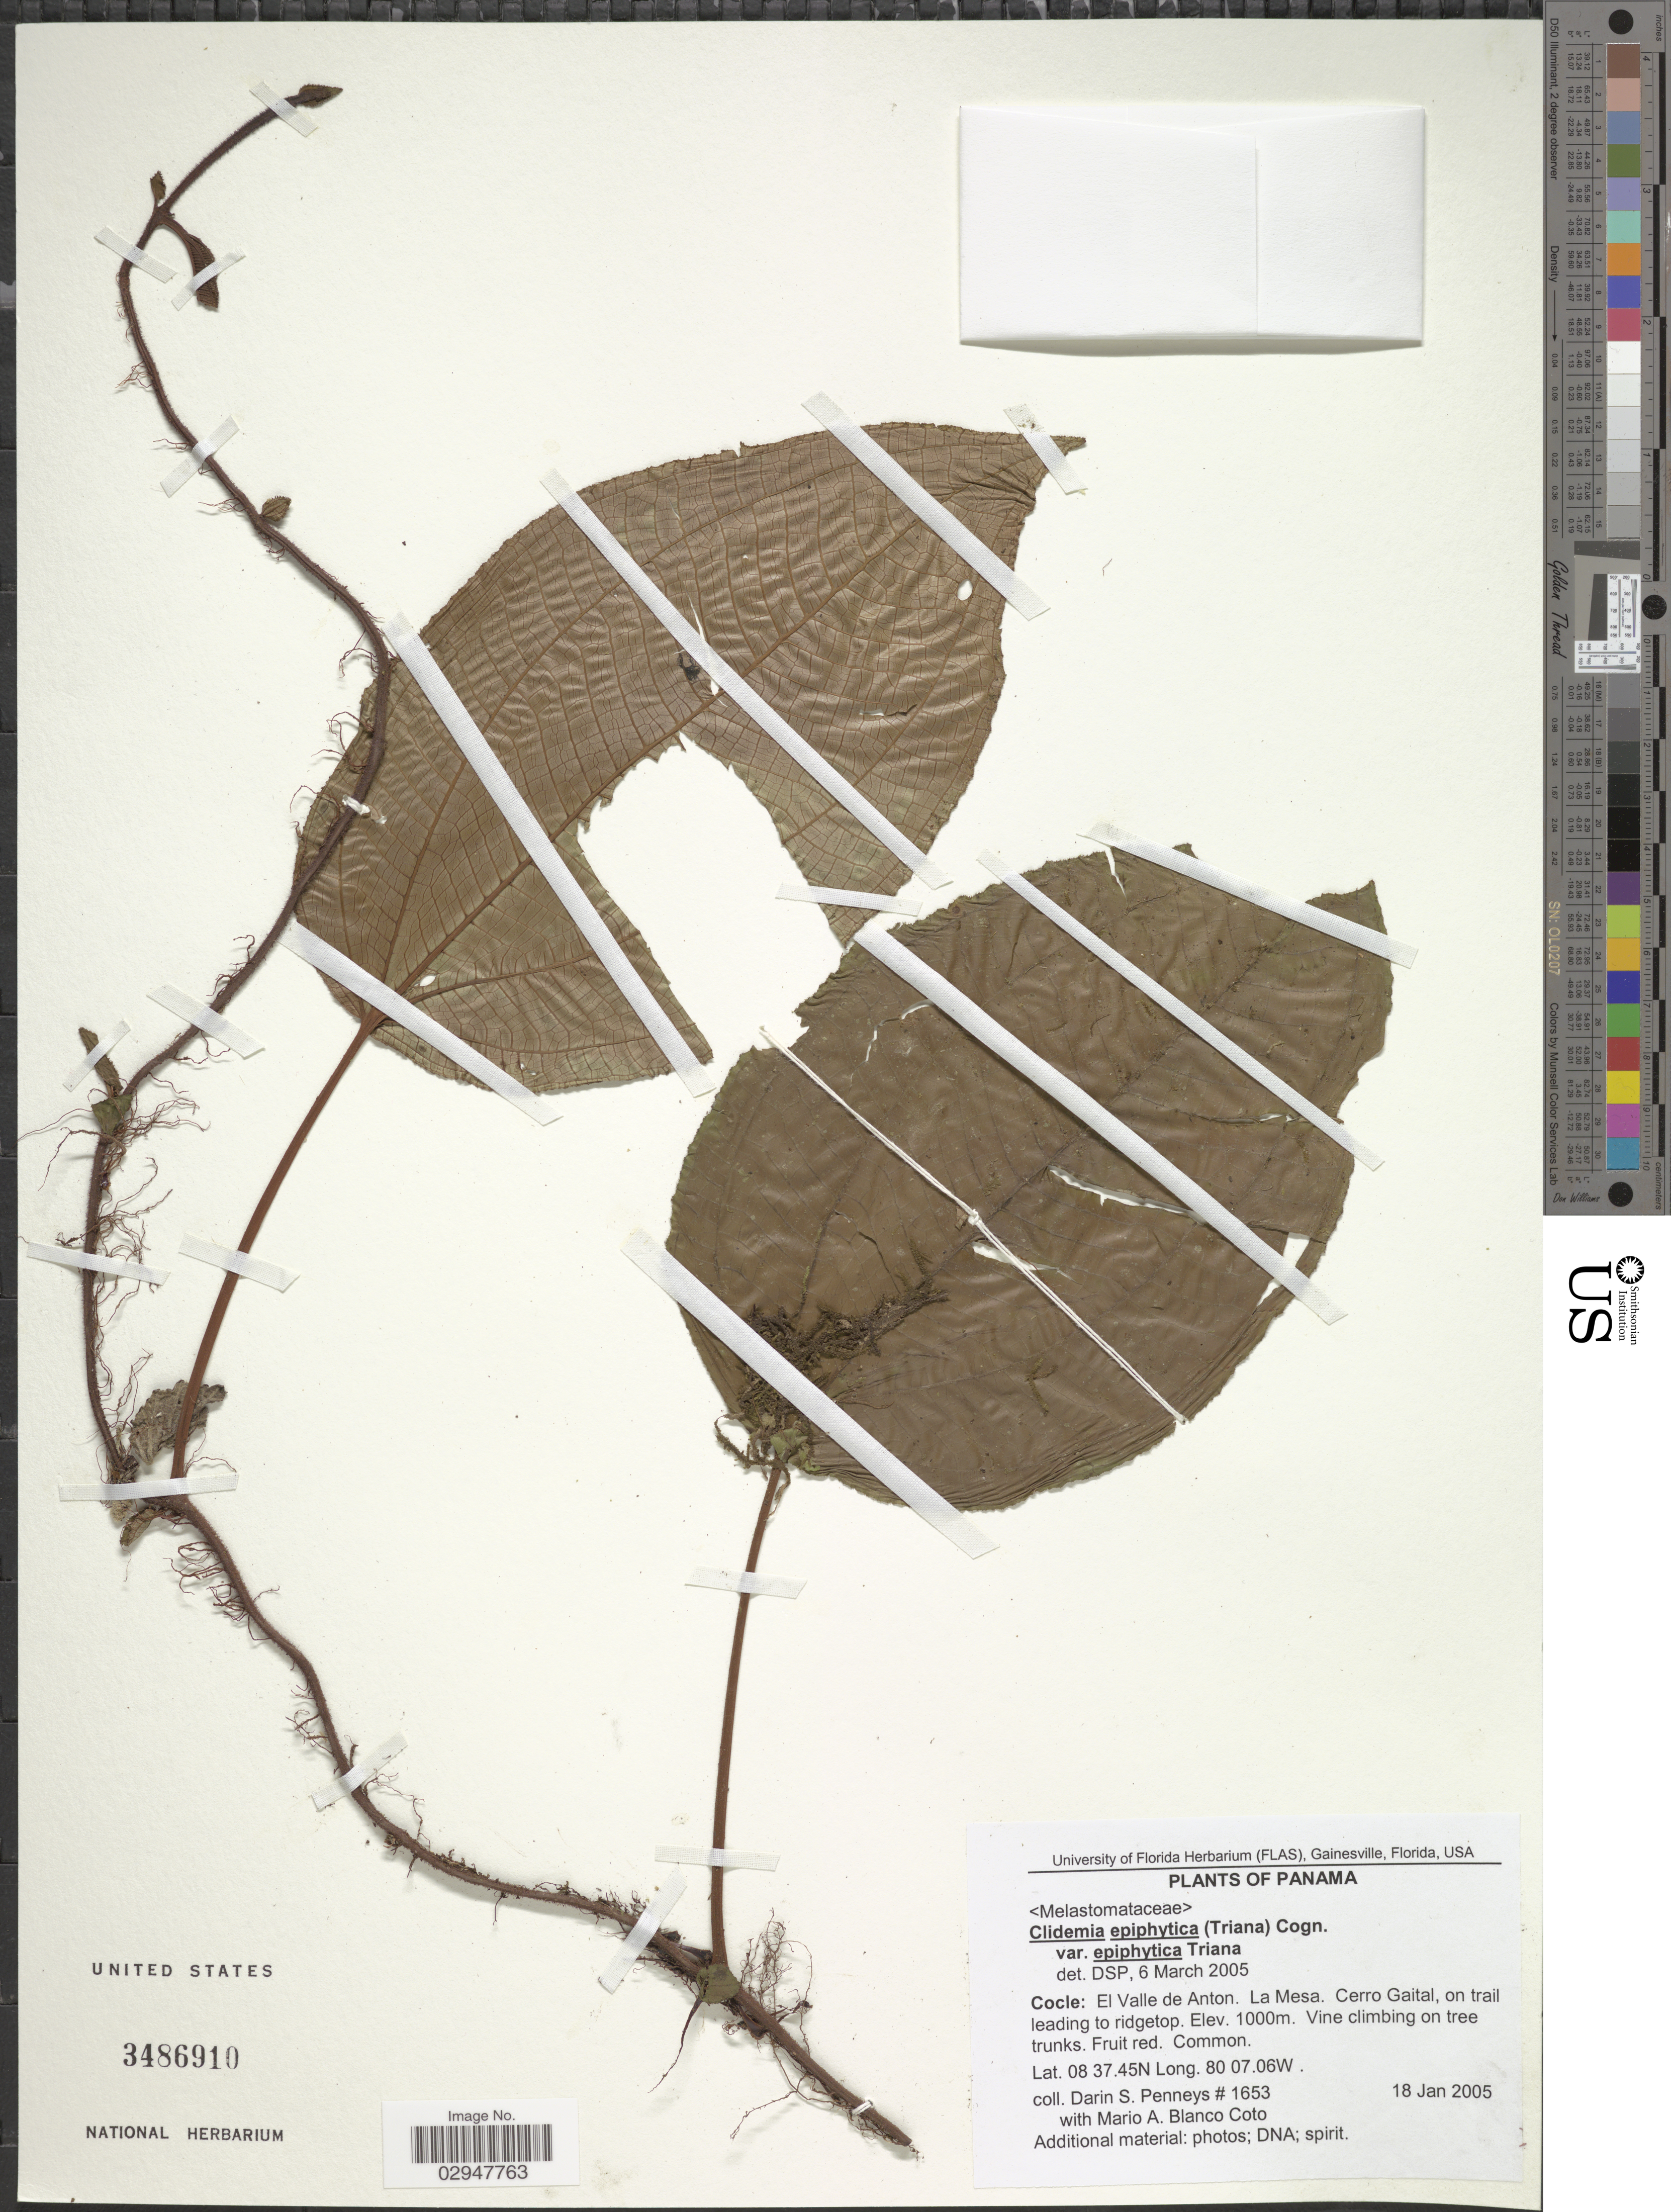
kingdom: Plantae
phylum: Tracheophyta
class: Magnoliopsida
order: Myrtales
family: Melastomataceae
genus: Clidemia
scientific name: Clidemia epiphytica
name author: (Triana) Cogn.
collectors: D. S. Penneys & M. A. Blanco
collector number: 1653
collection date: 2005-01-18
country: Panama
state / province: Coclé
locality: El Valle de Anton, La Mesa, Cerro Gaital, on trail leading to ridgetop.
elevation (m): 1000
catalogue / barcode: US 3486910